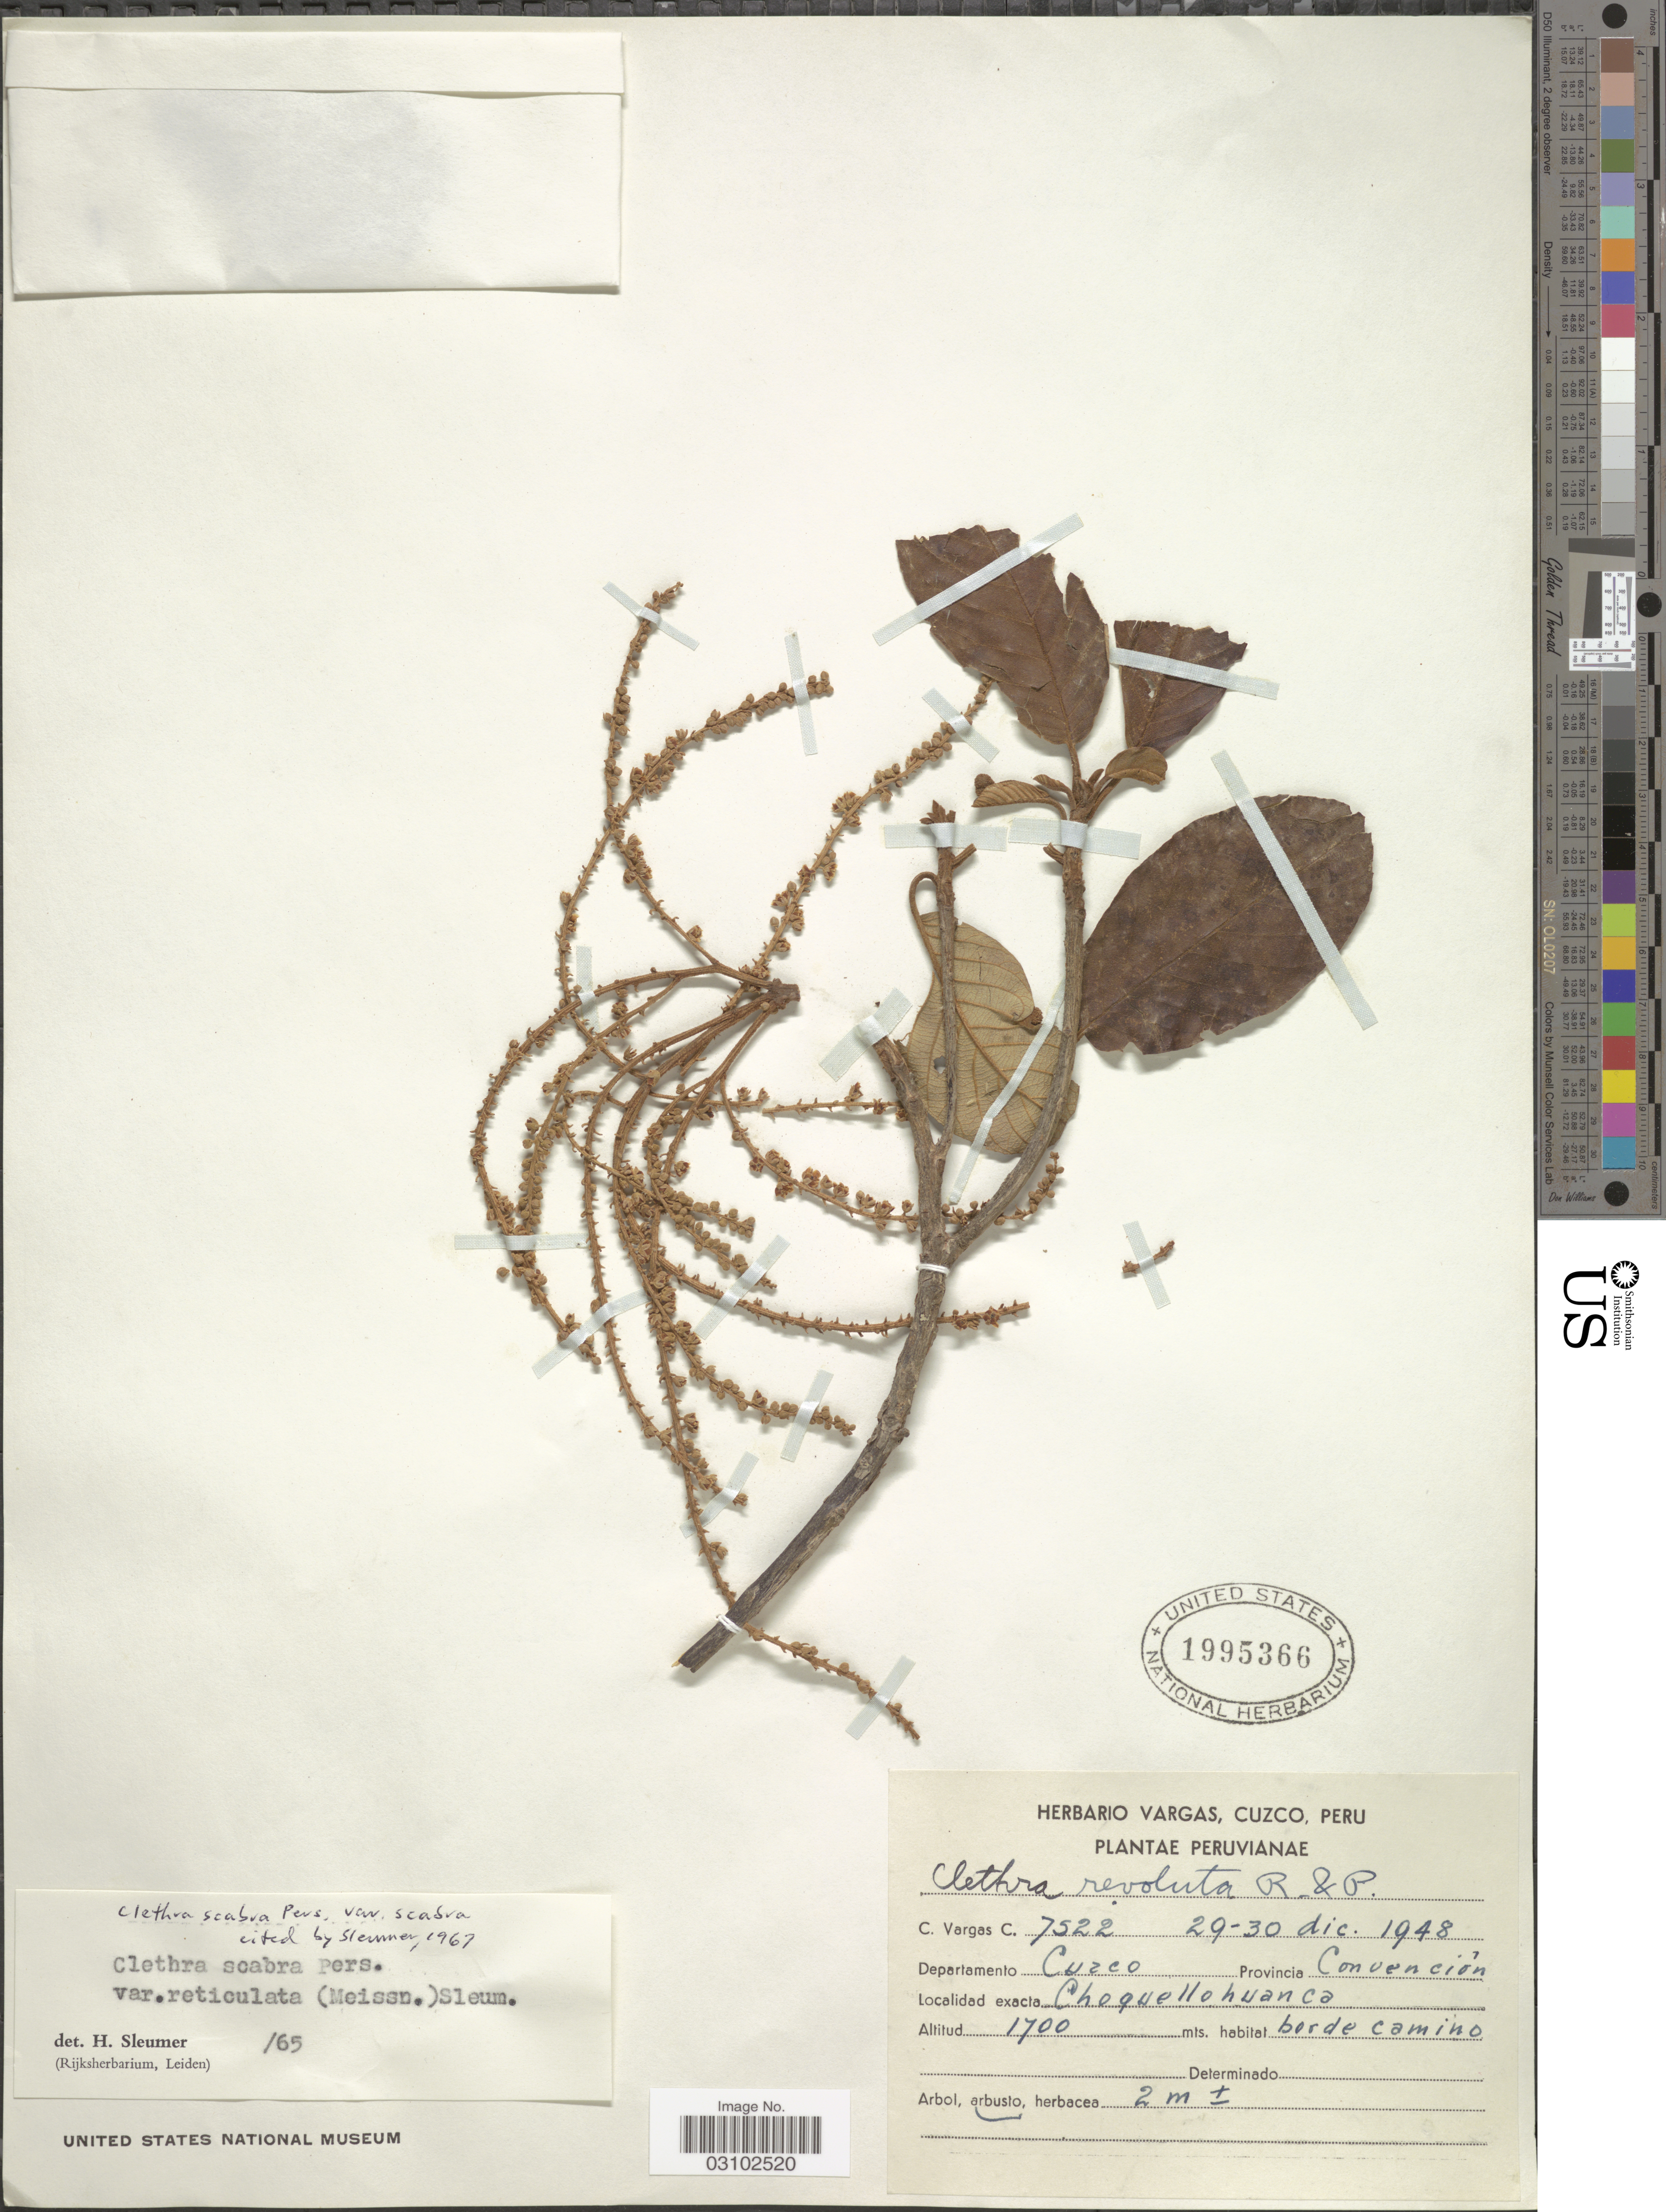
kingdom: Plantae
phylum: Tracheophyta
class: Magnoliopsida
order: Ericales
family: Clethraceae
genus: Clethra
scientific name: Clethra scabra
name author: Pers.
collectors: C. Vargas Calderón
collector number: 7522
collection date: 1948-12-29/1948-12-30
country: Peru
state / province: Cusco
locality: Departamento Cuzco. Provincia Convención. Choquellohuanca.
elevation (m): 1700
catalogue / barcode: US 1995366